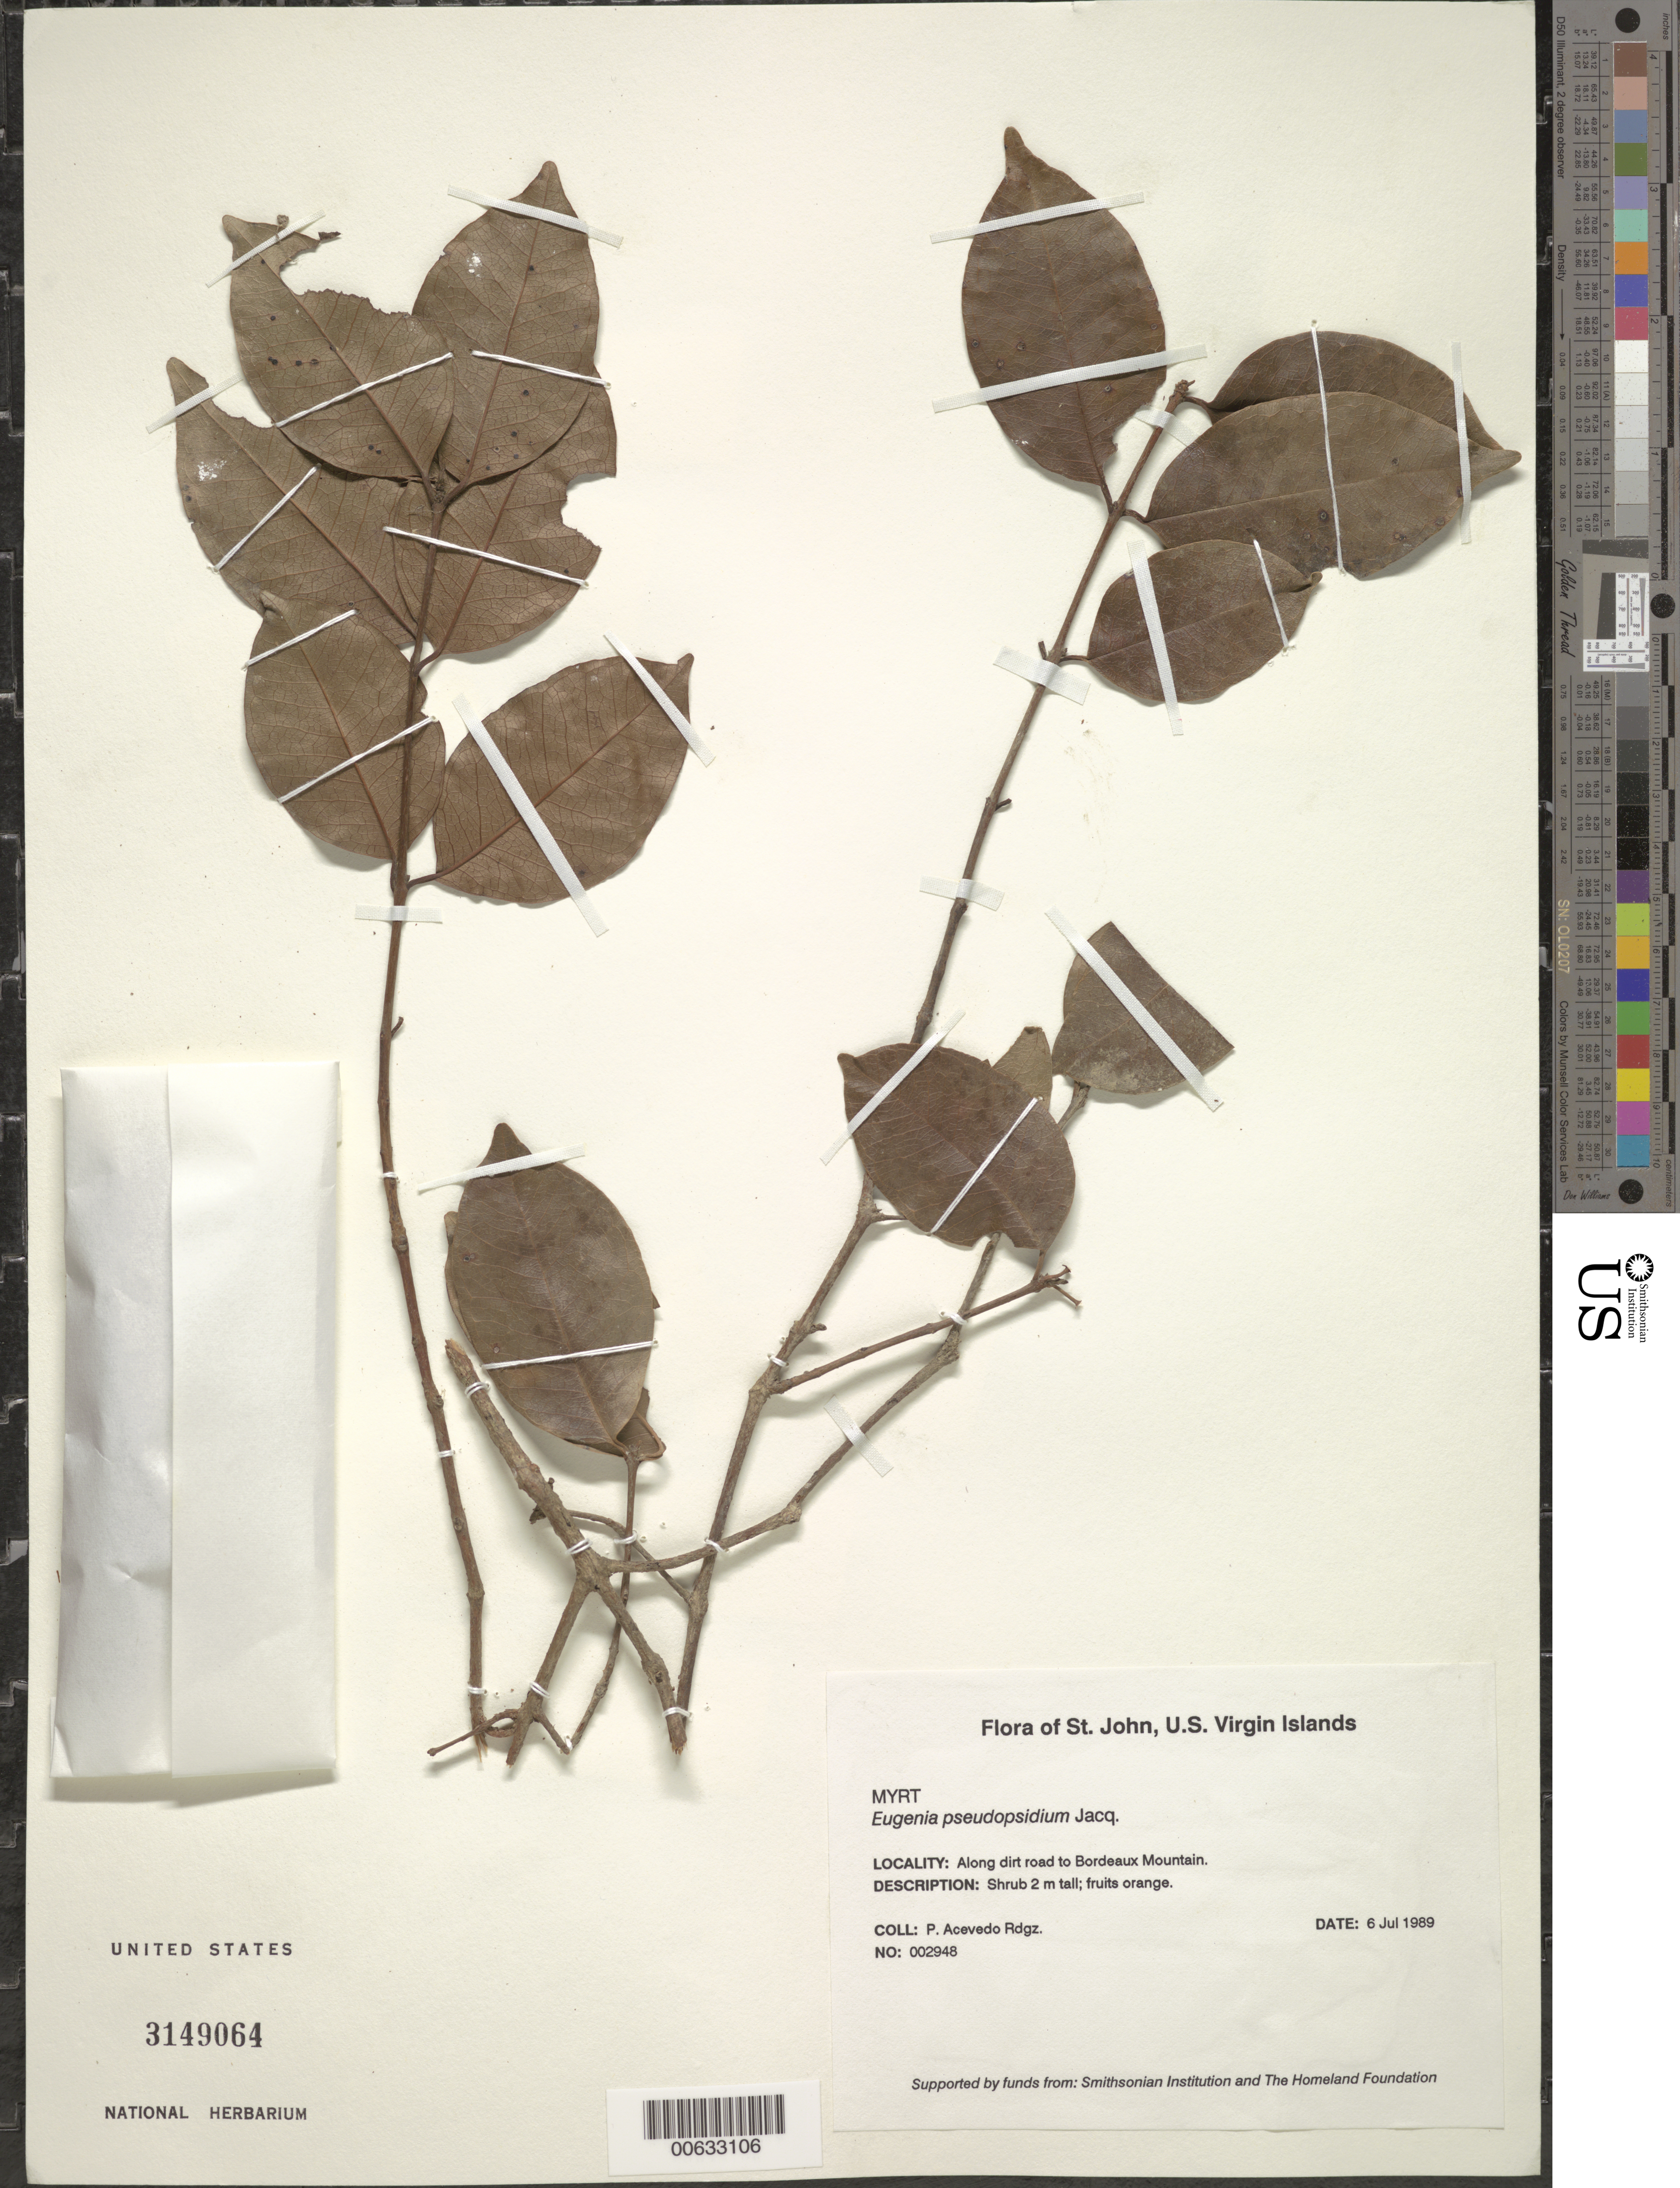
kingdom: Plantae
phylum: Tracheophyta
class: Magnoliopsida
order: Myrtales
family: Myrtaceae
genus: Eugenia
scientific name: Eugenia pseudopsidium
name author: Jacq.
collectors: P. Acevedo-Rodr.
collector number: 2948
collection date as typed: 06 Jul 1989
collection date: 1989-07-06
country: U.S. Virgin Islands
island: St. John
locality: Coral Bay Quarter; Bordeaux Mountain Road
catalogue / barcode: US 3149064